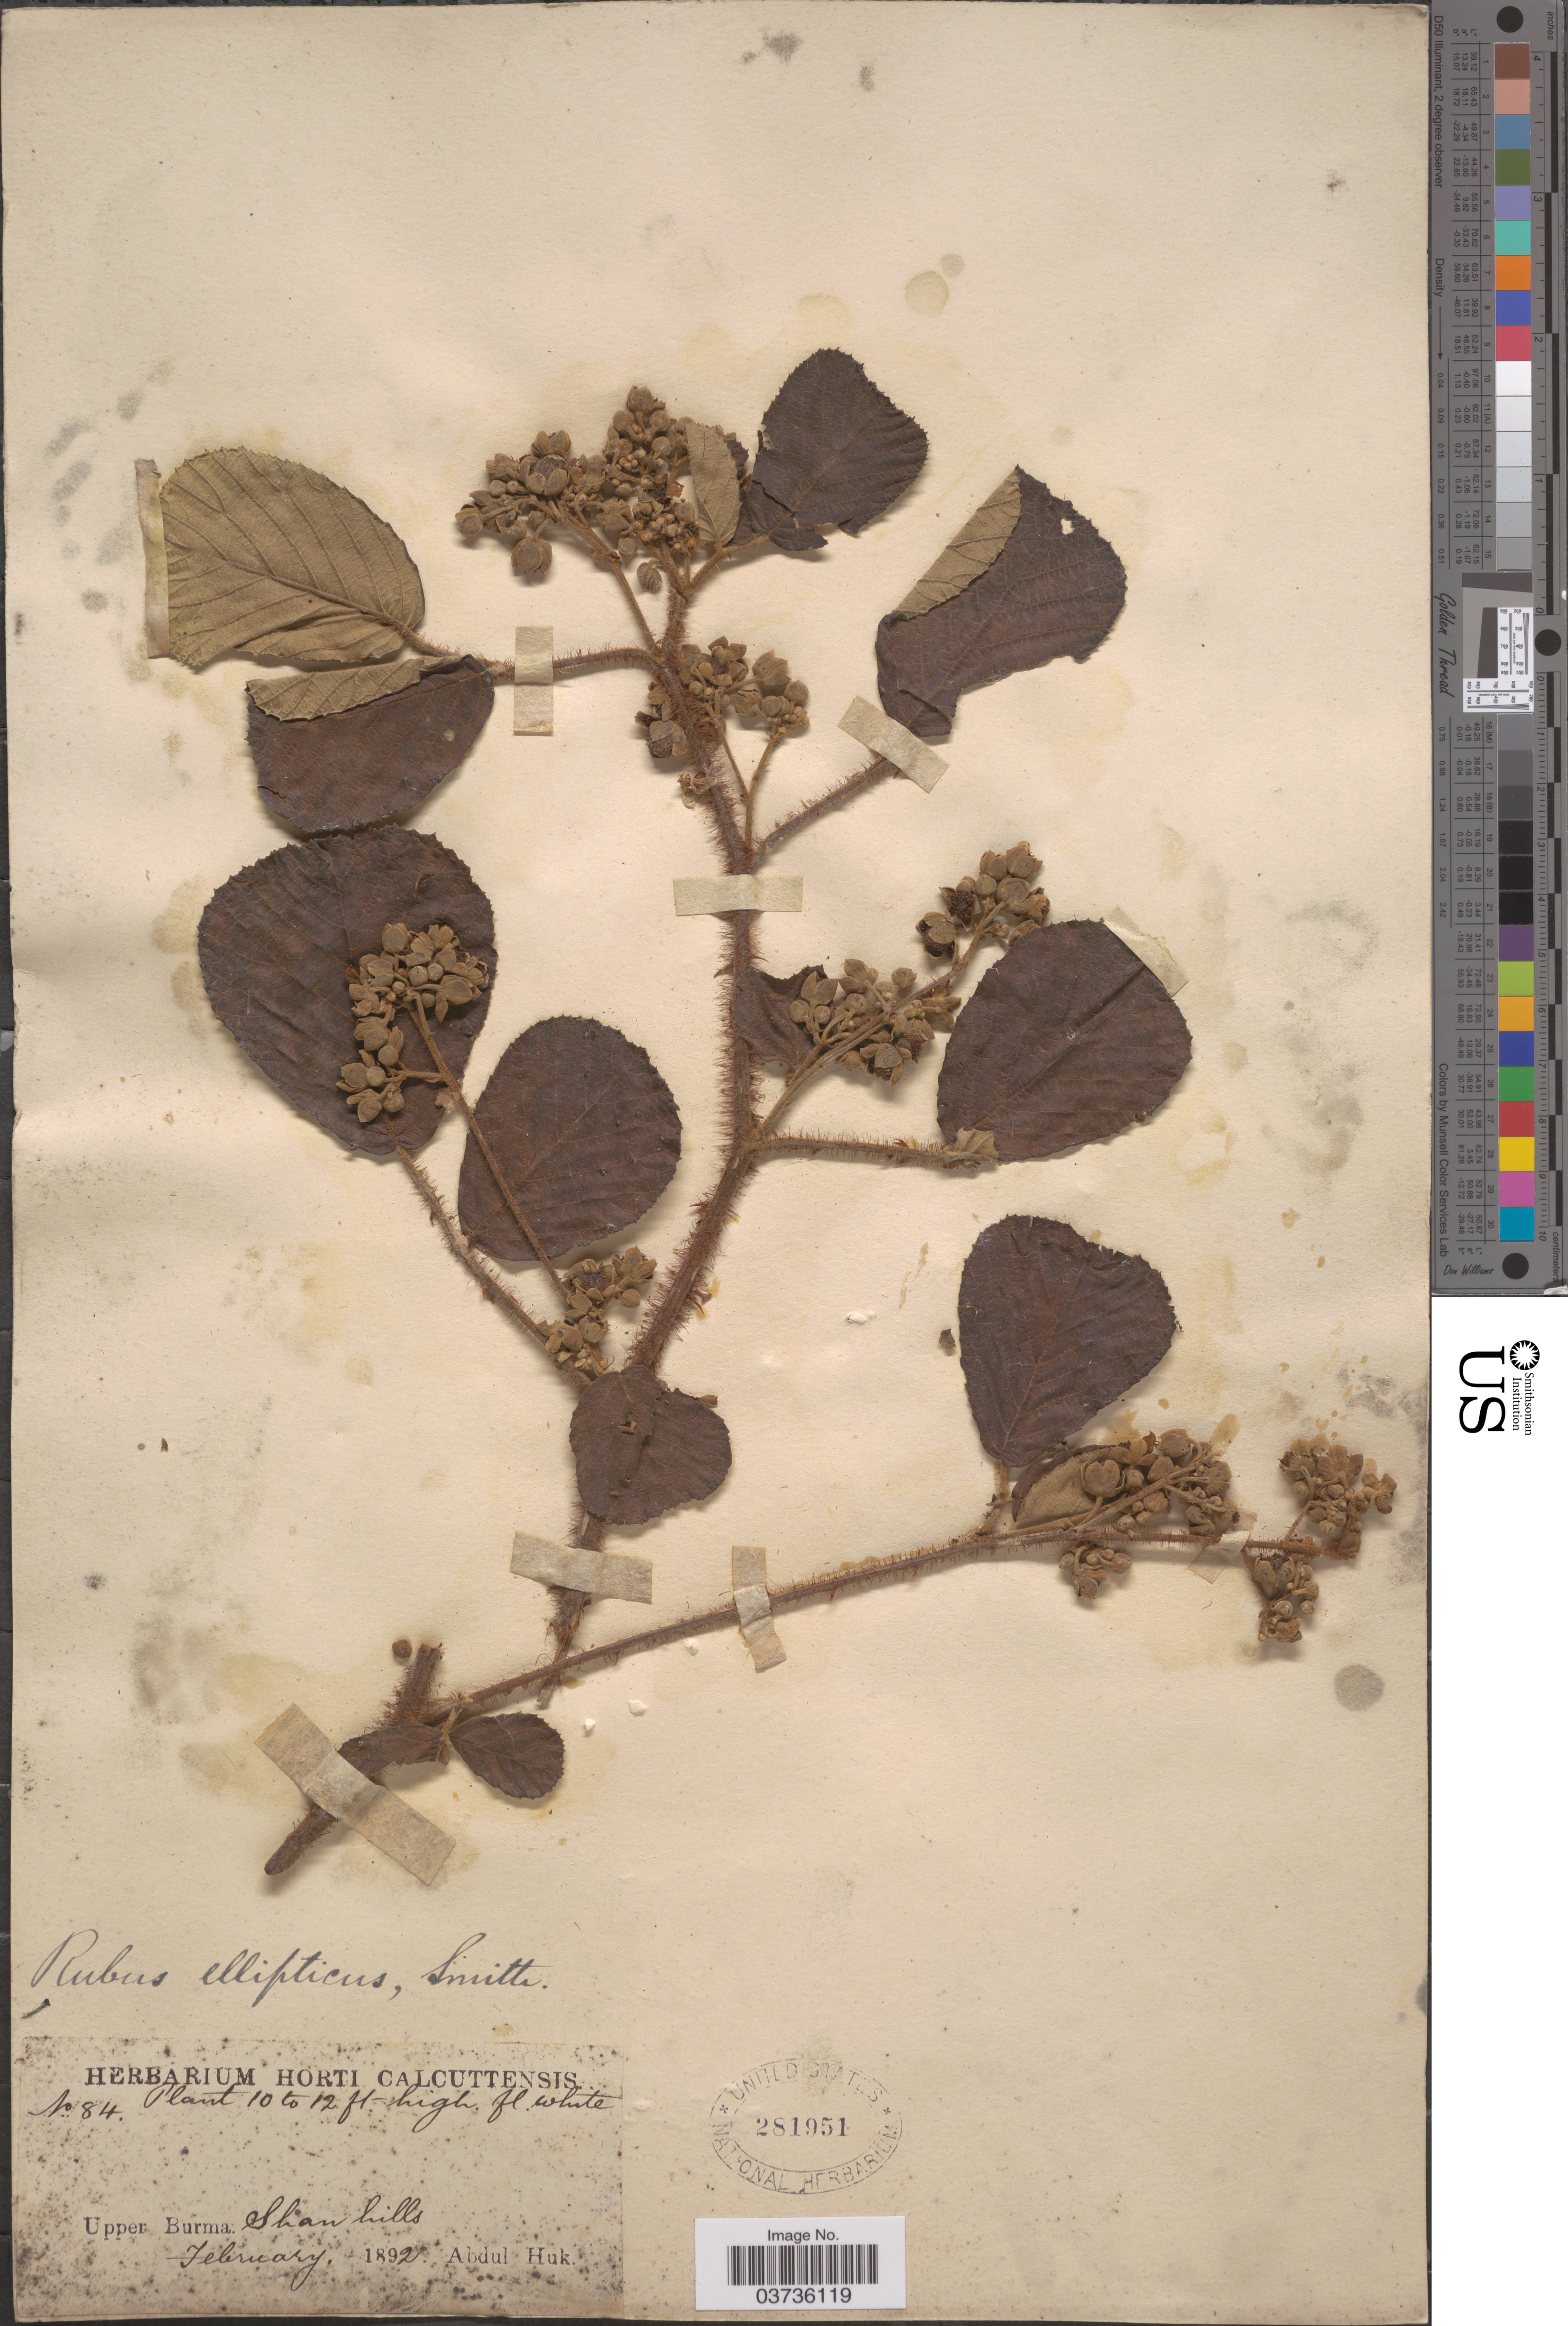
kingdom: Plantae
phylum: Tracheophyta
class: Magnoliopsida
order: Rosales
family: Rosaceae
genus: Rubus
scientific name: Rubus obcordatus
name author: (Franch.) Thuan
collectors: A. Huk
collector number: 84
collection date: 1892-02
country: Myanmar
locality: Upper Burma. Shan hills.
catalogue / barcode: US 281951